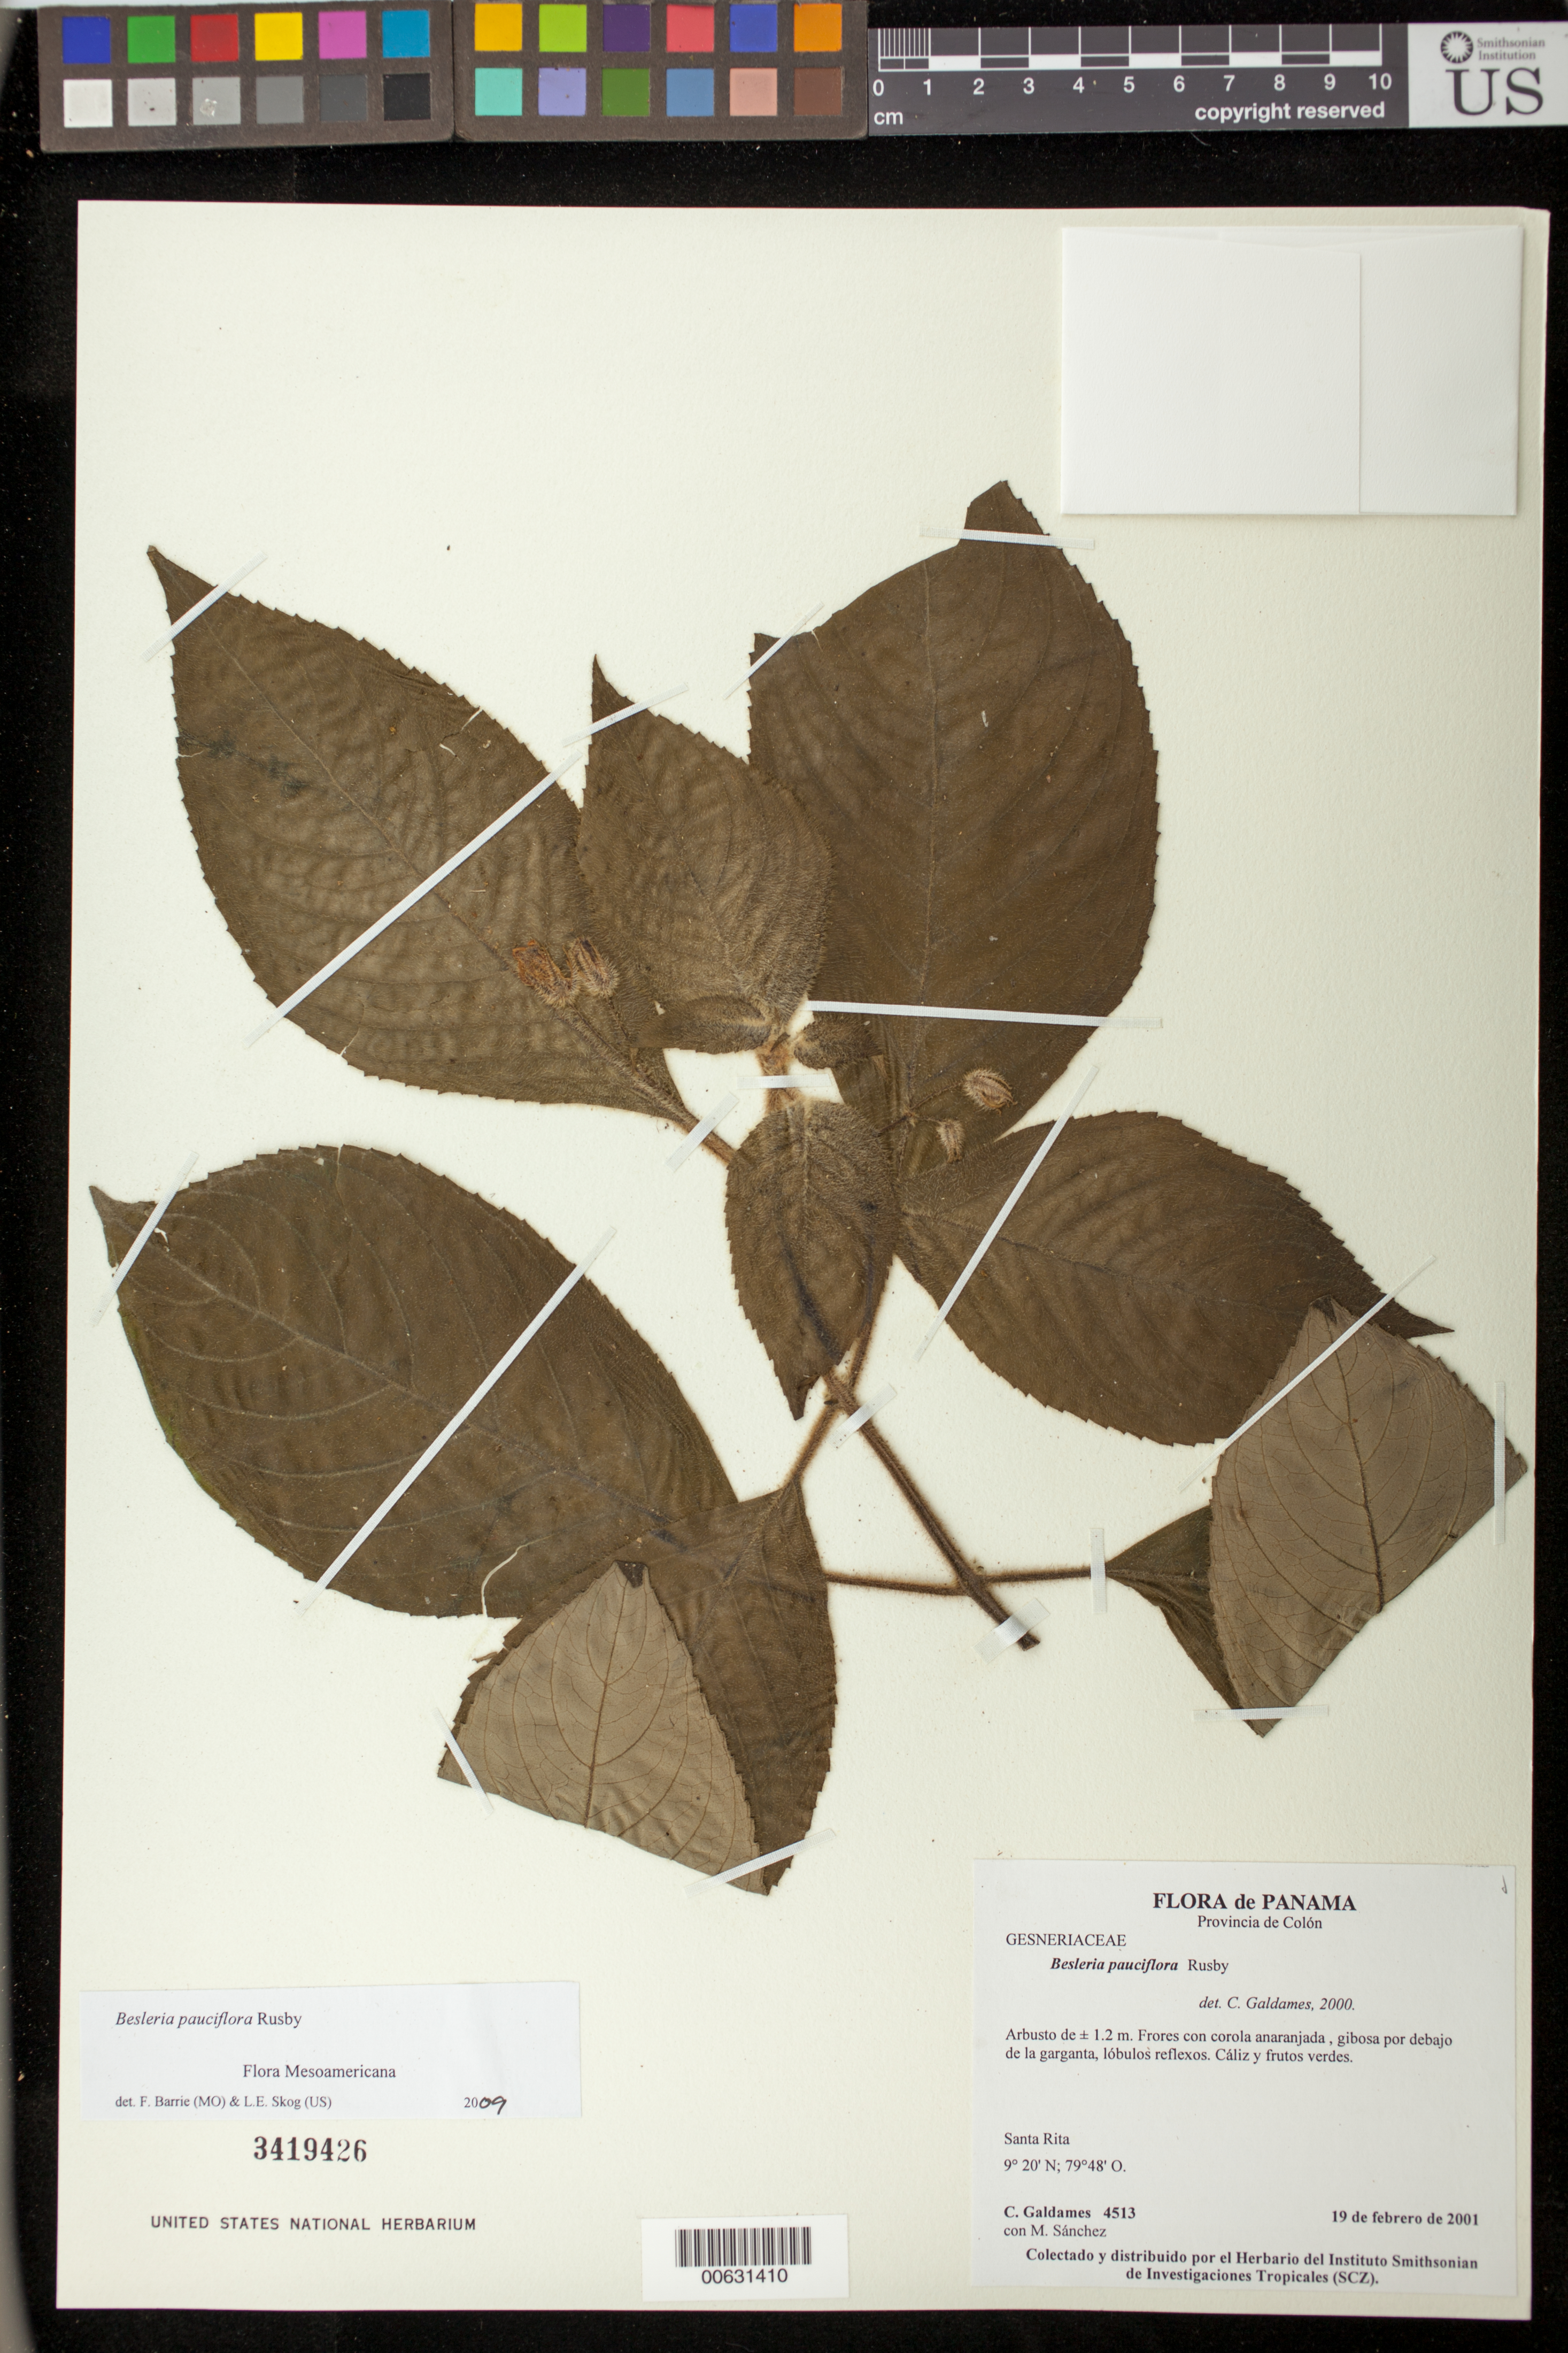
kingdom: Plantae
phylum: Tracheophyta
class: Magnoliopsida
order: Lamiales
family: Gesneriaceae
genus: Besleria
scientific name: Besleria pauciflora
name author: Rusby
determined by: Skog, Laurence E.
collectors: C. Galdames & M. Sánchez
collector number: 4513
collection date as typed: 19 Feb 2001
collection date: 2001-02-19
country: Panama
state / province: Colón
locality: Santa Rita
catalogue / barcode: US 3419426